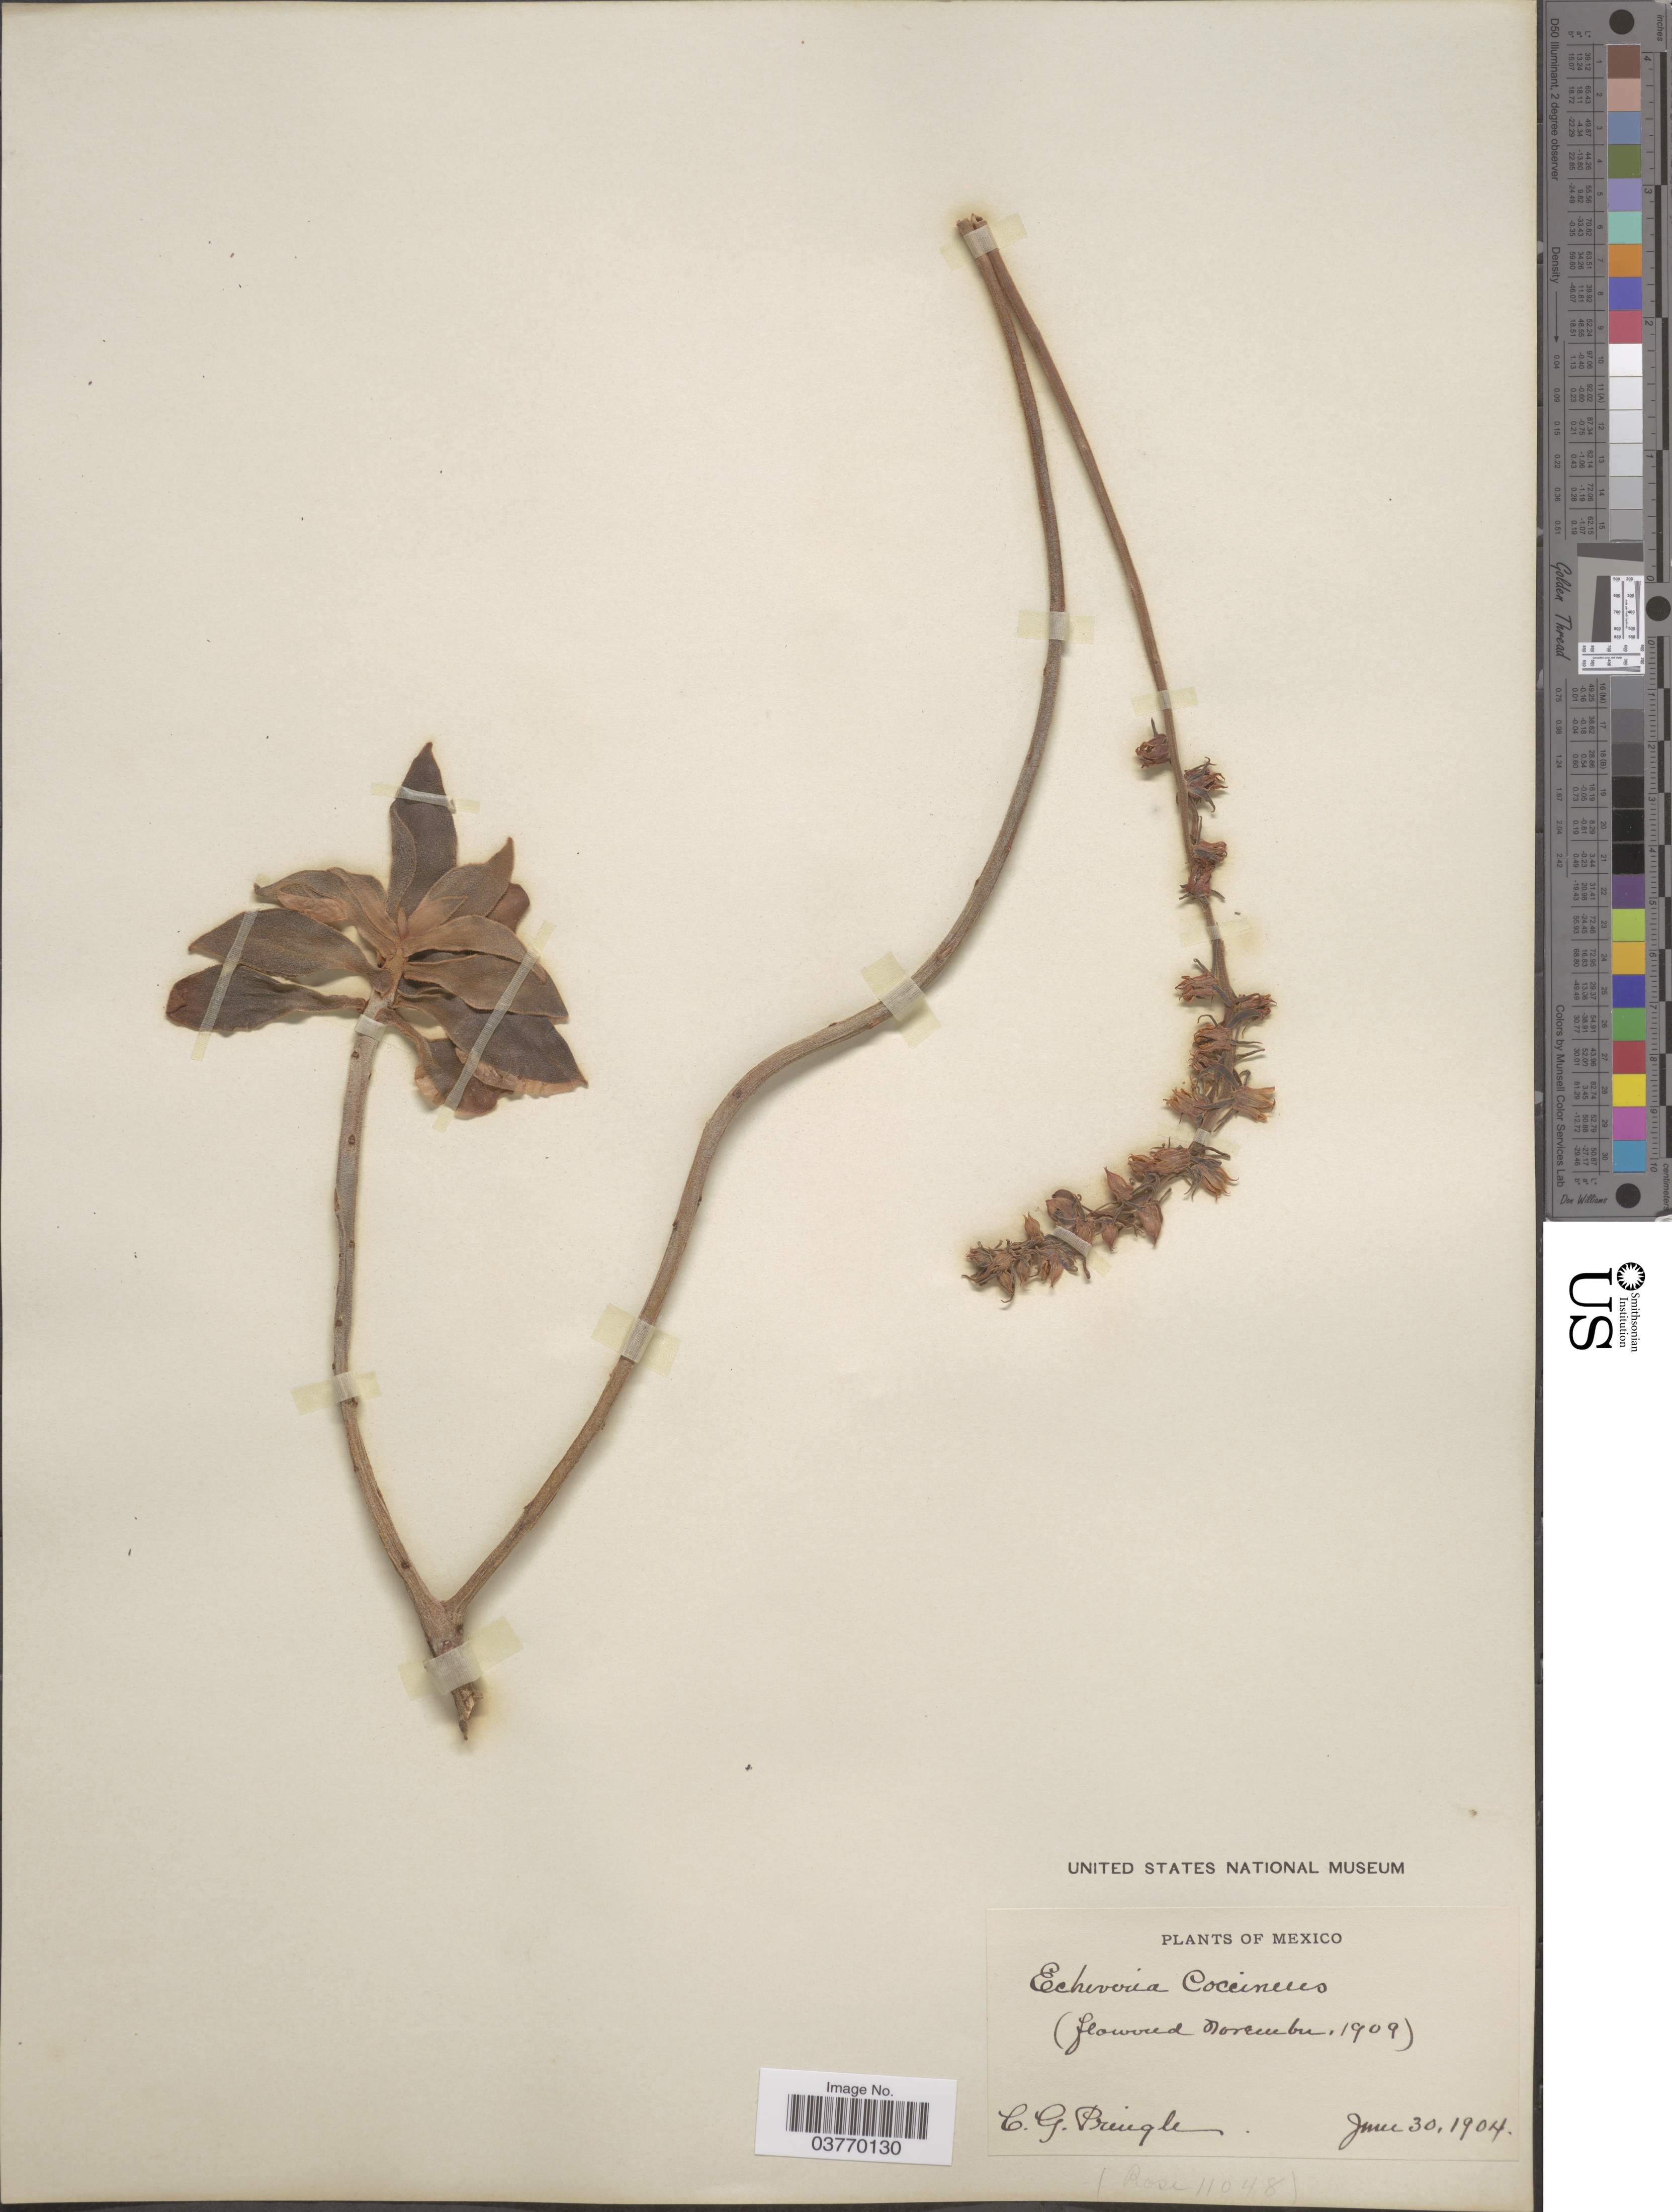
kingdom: Plantae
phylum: Tracheophyta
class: Magnoliopsida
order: Saxifragales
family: Crassulaceae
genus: Echeveria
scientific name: Echeveria coccinea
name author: (Cav.) DC.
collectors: C. G. Pringle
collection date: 1904-06-30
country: Mexico